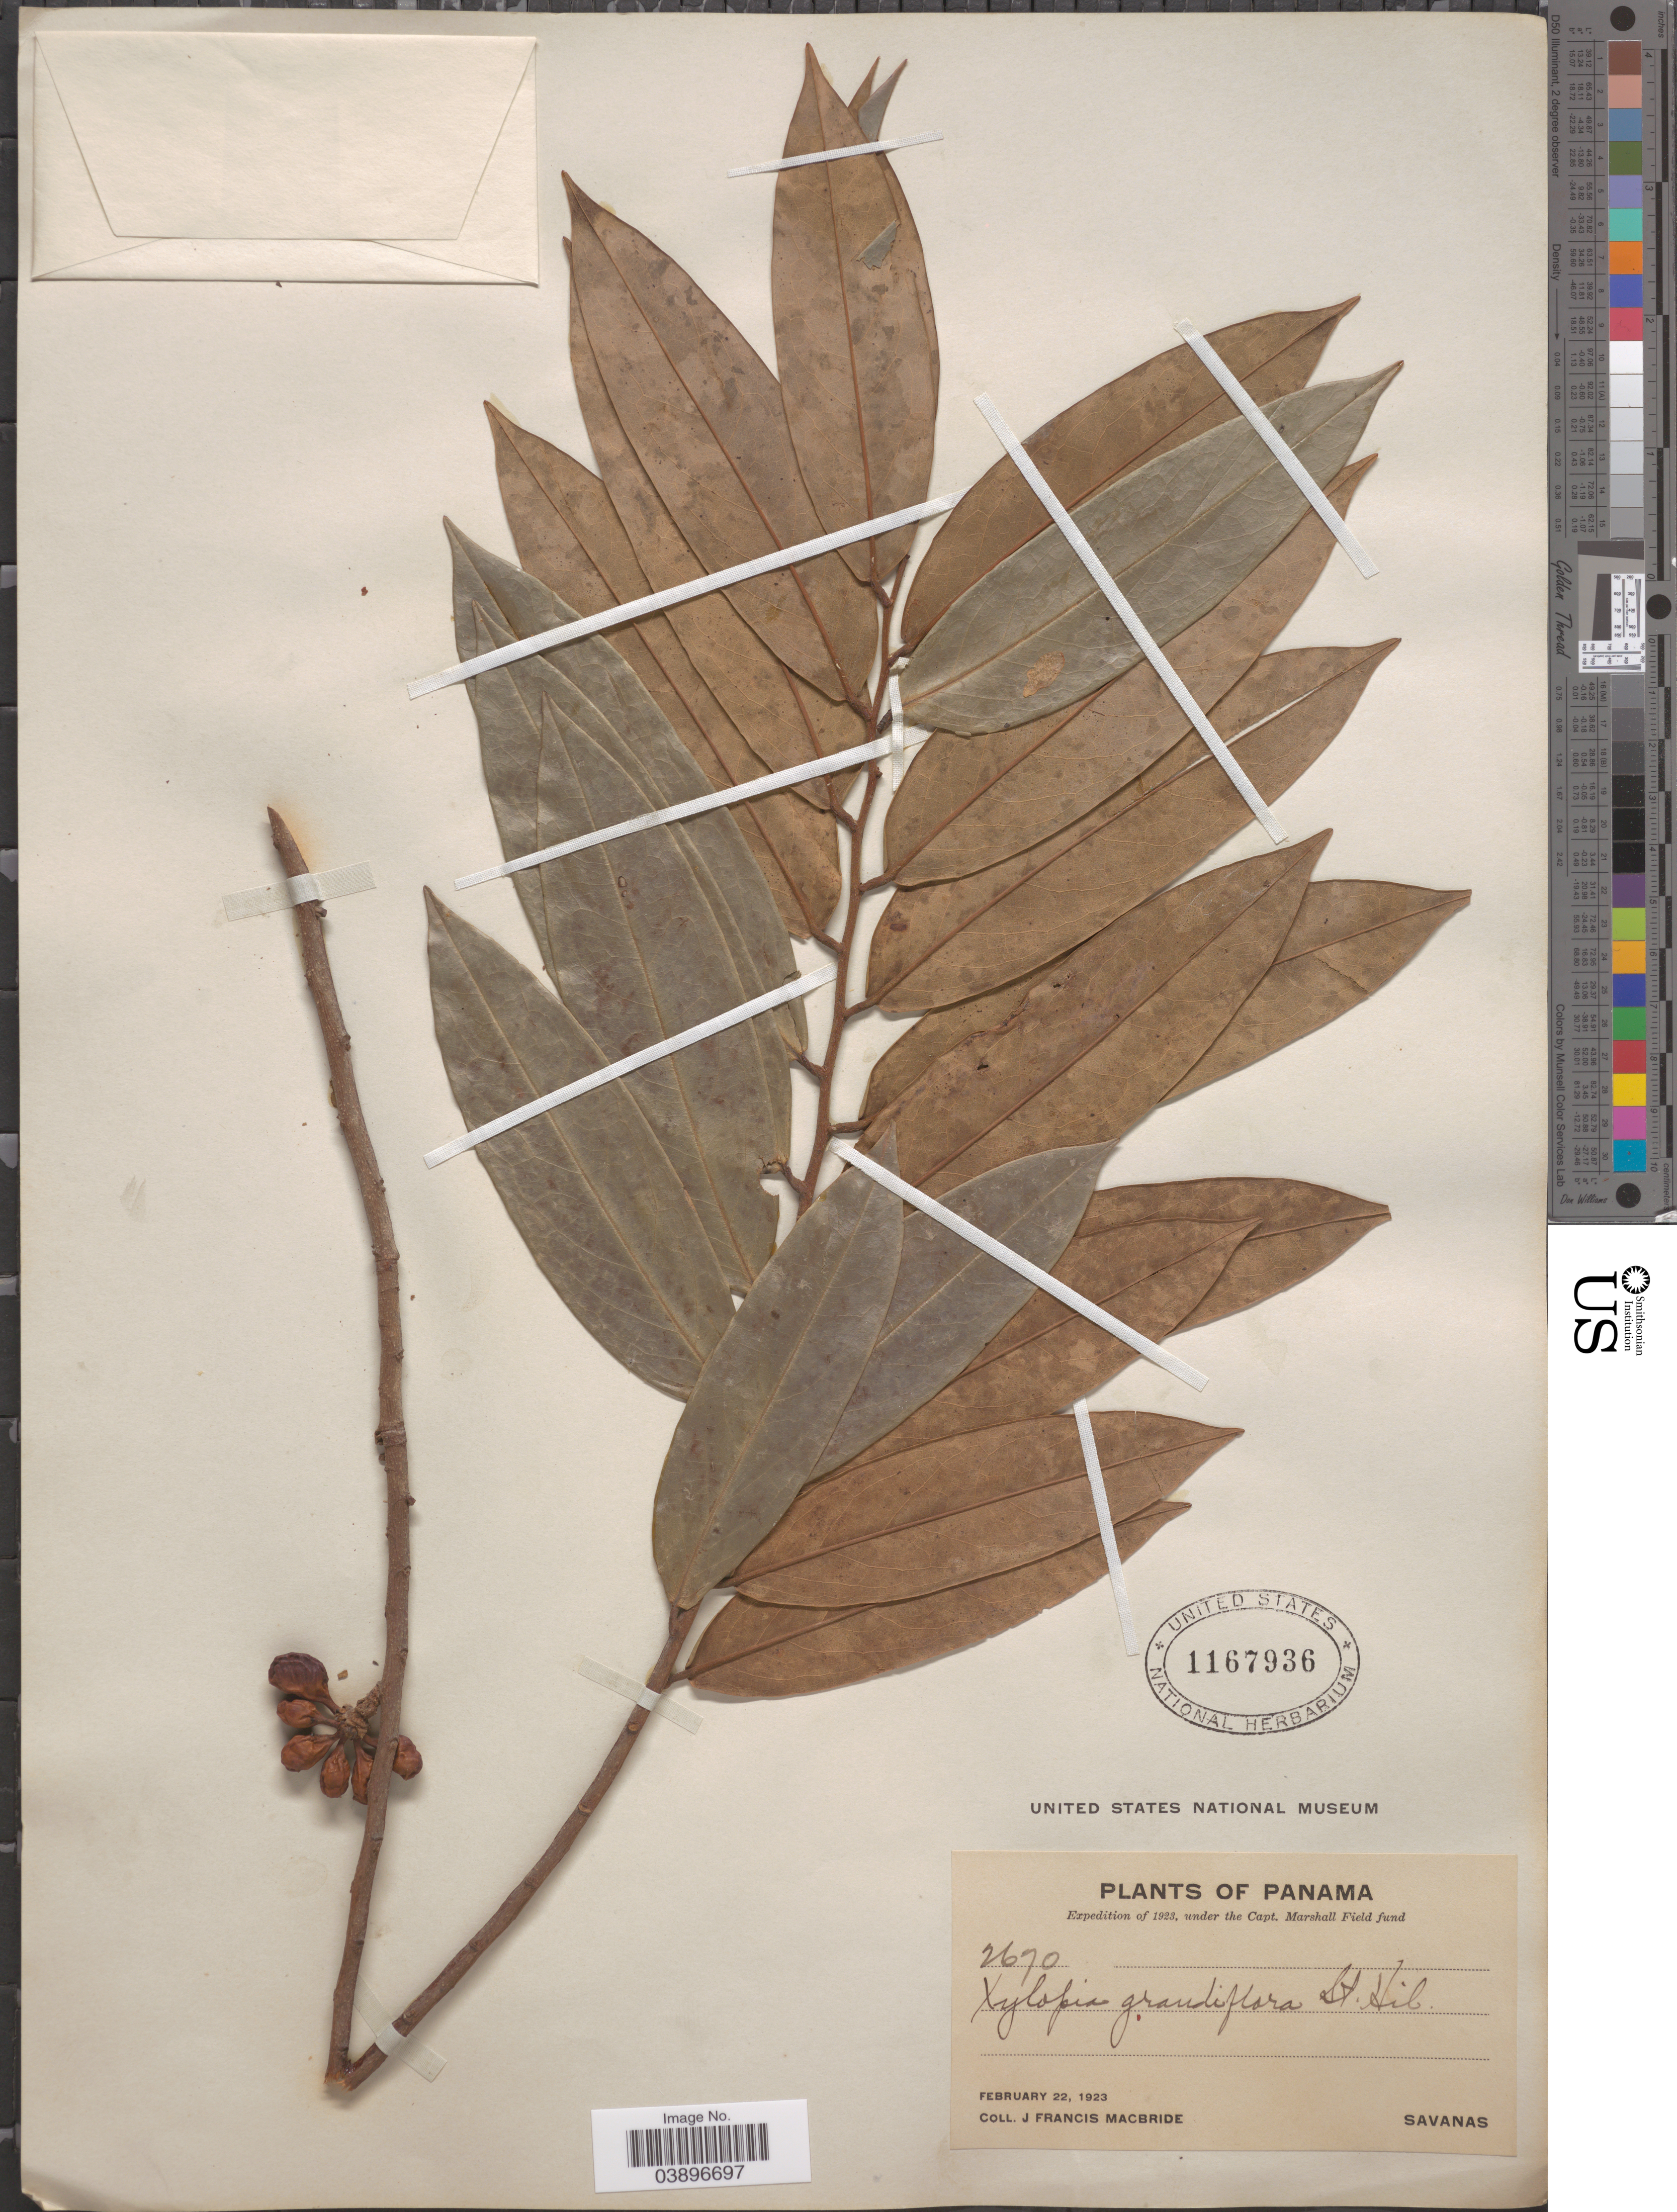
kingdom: Plantae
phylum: Tracheophyta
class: Magnoliopsida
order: Magnoliales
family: Annonaceae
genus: Xylopia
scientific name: Xylopia grandiflora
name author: A. St.-Hil.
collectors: J. F. Macbride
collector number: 2670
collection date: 1923-02-22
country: Panama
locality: Savanas.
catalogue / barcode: US 1167936